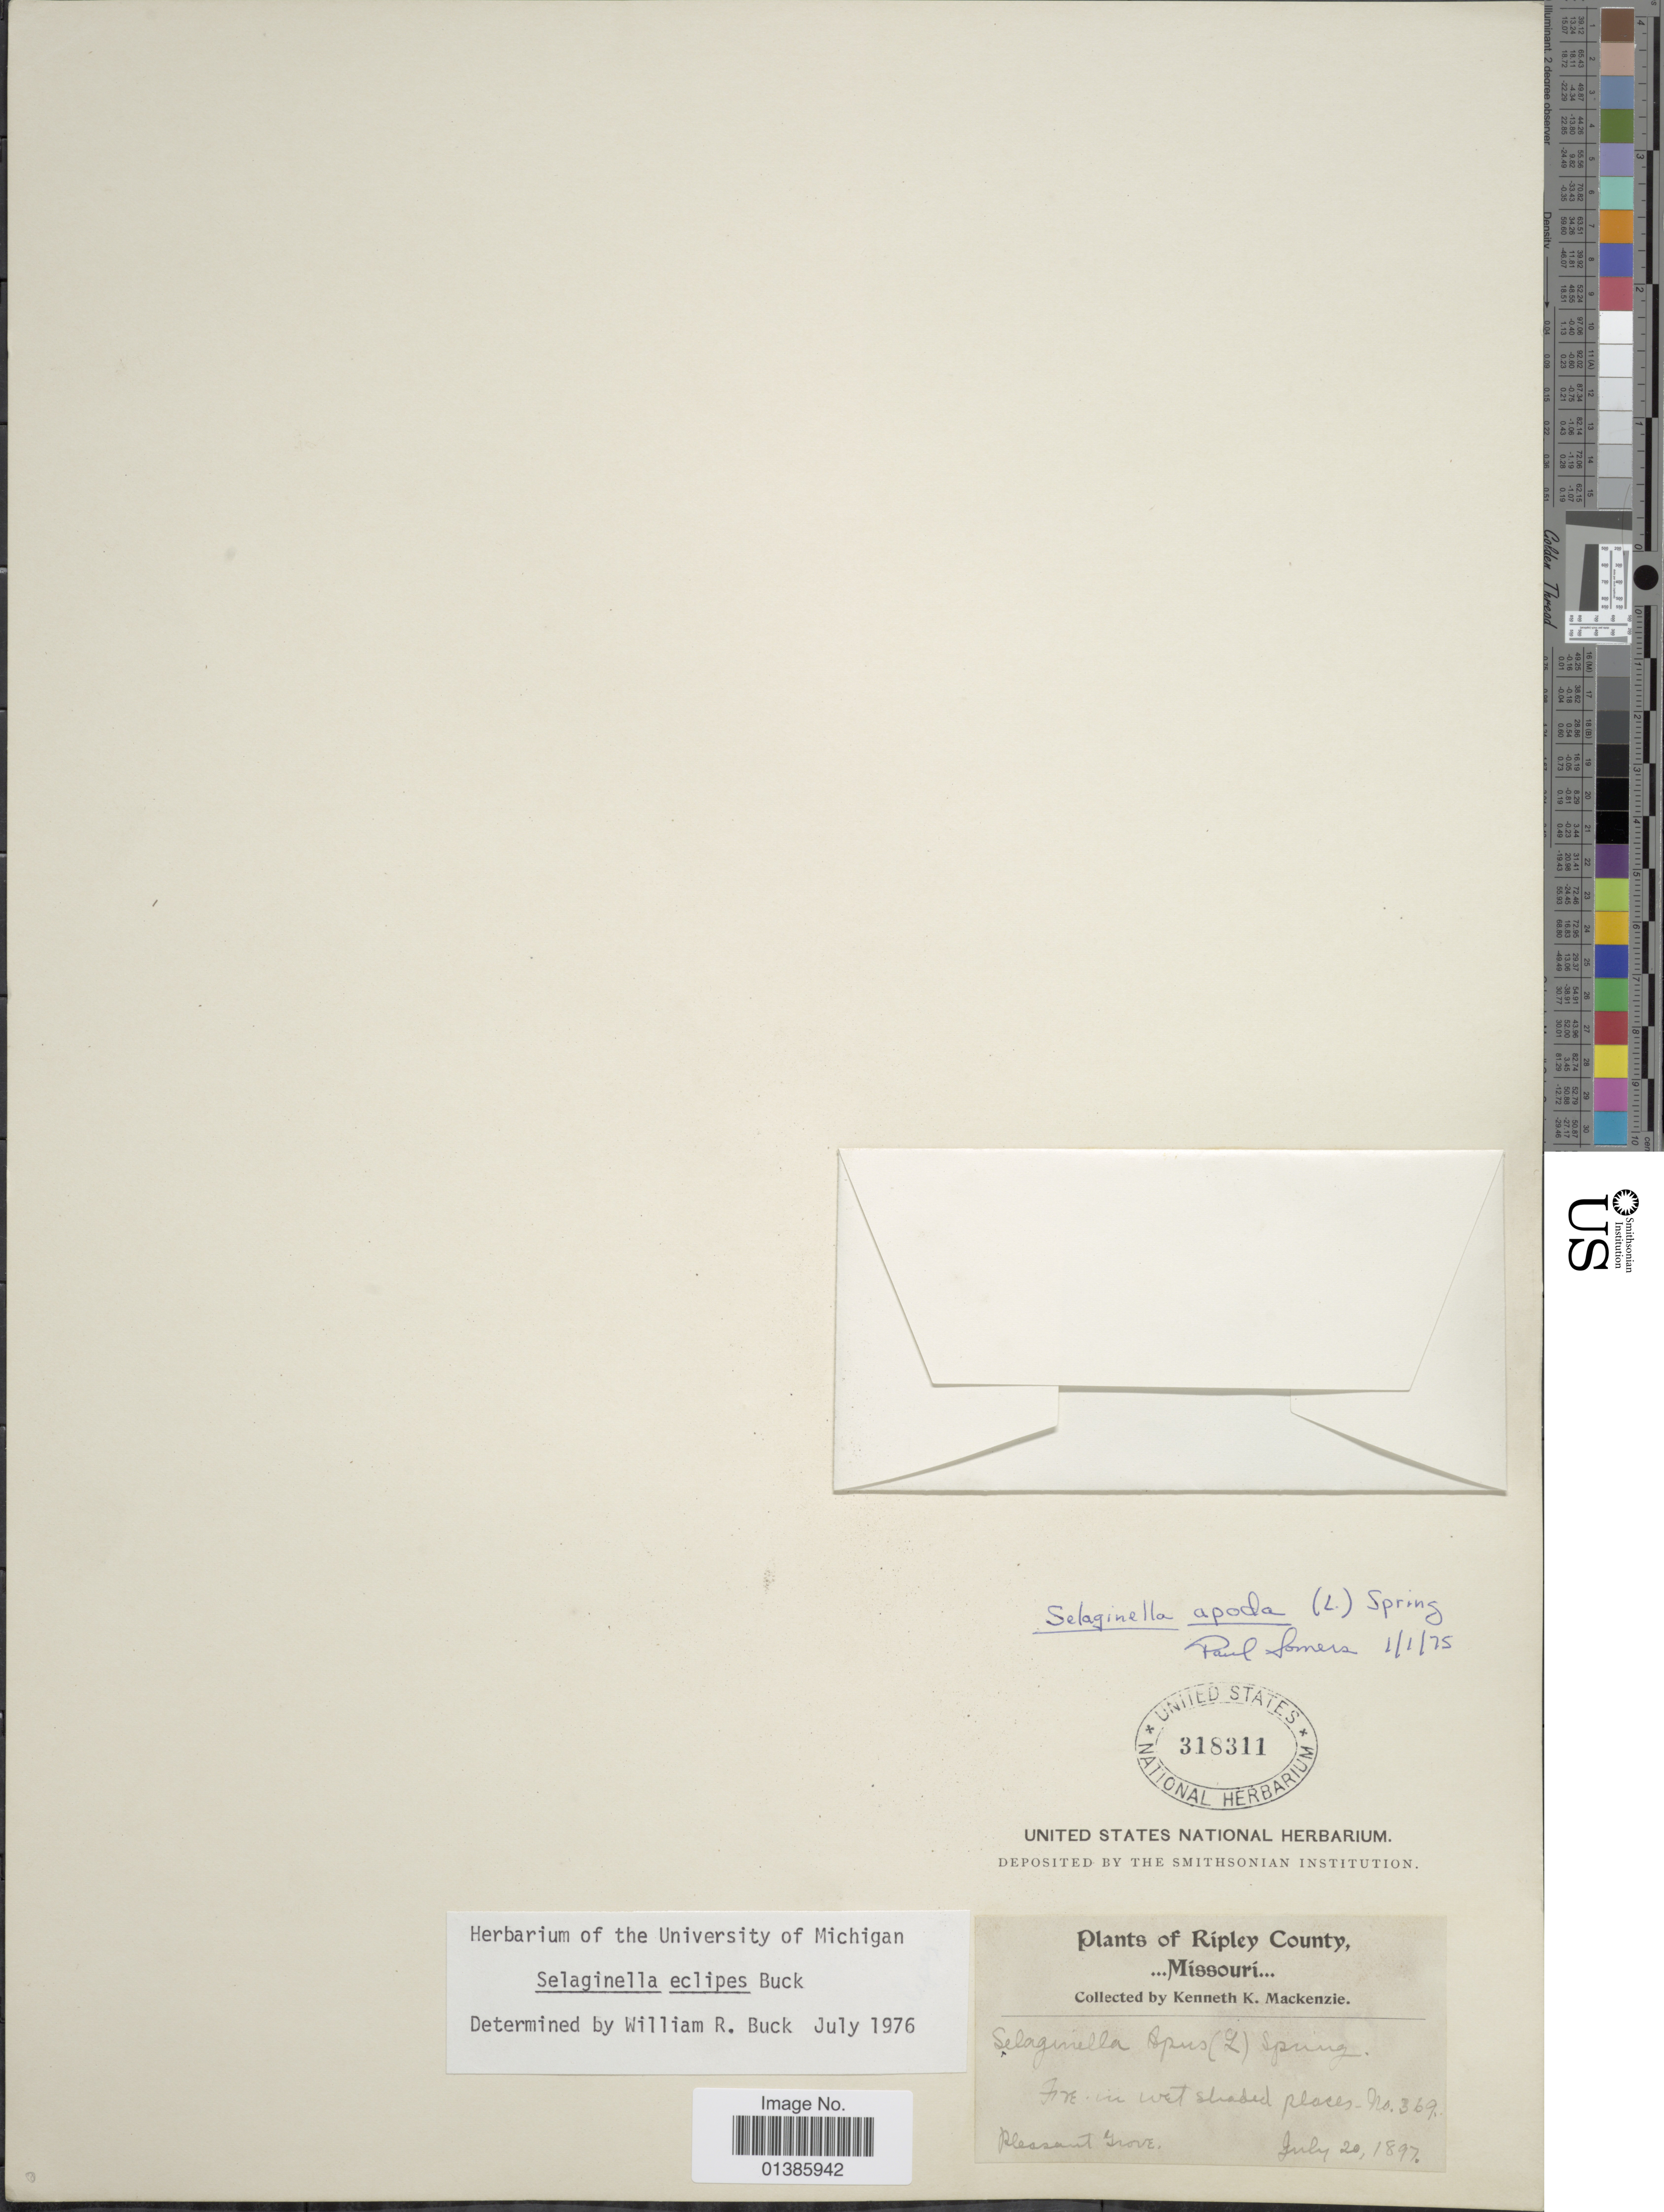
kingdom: Plantae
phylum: Tracheophyta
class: Lycopodiopsida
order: Selaginellales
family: Selaginellaceae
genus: Selaginella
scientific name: Selaginella eclipes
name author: W.R. Buck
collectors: K. K. Mackenzie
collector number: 369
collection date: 1897-07-20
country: United States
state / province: Missouri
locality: Ripley County.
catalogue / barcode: US 318311